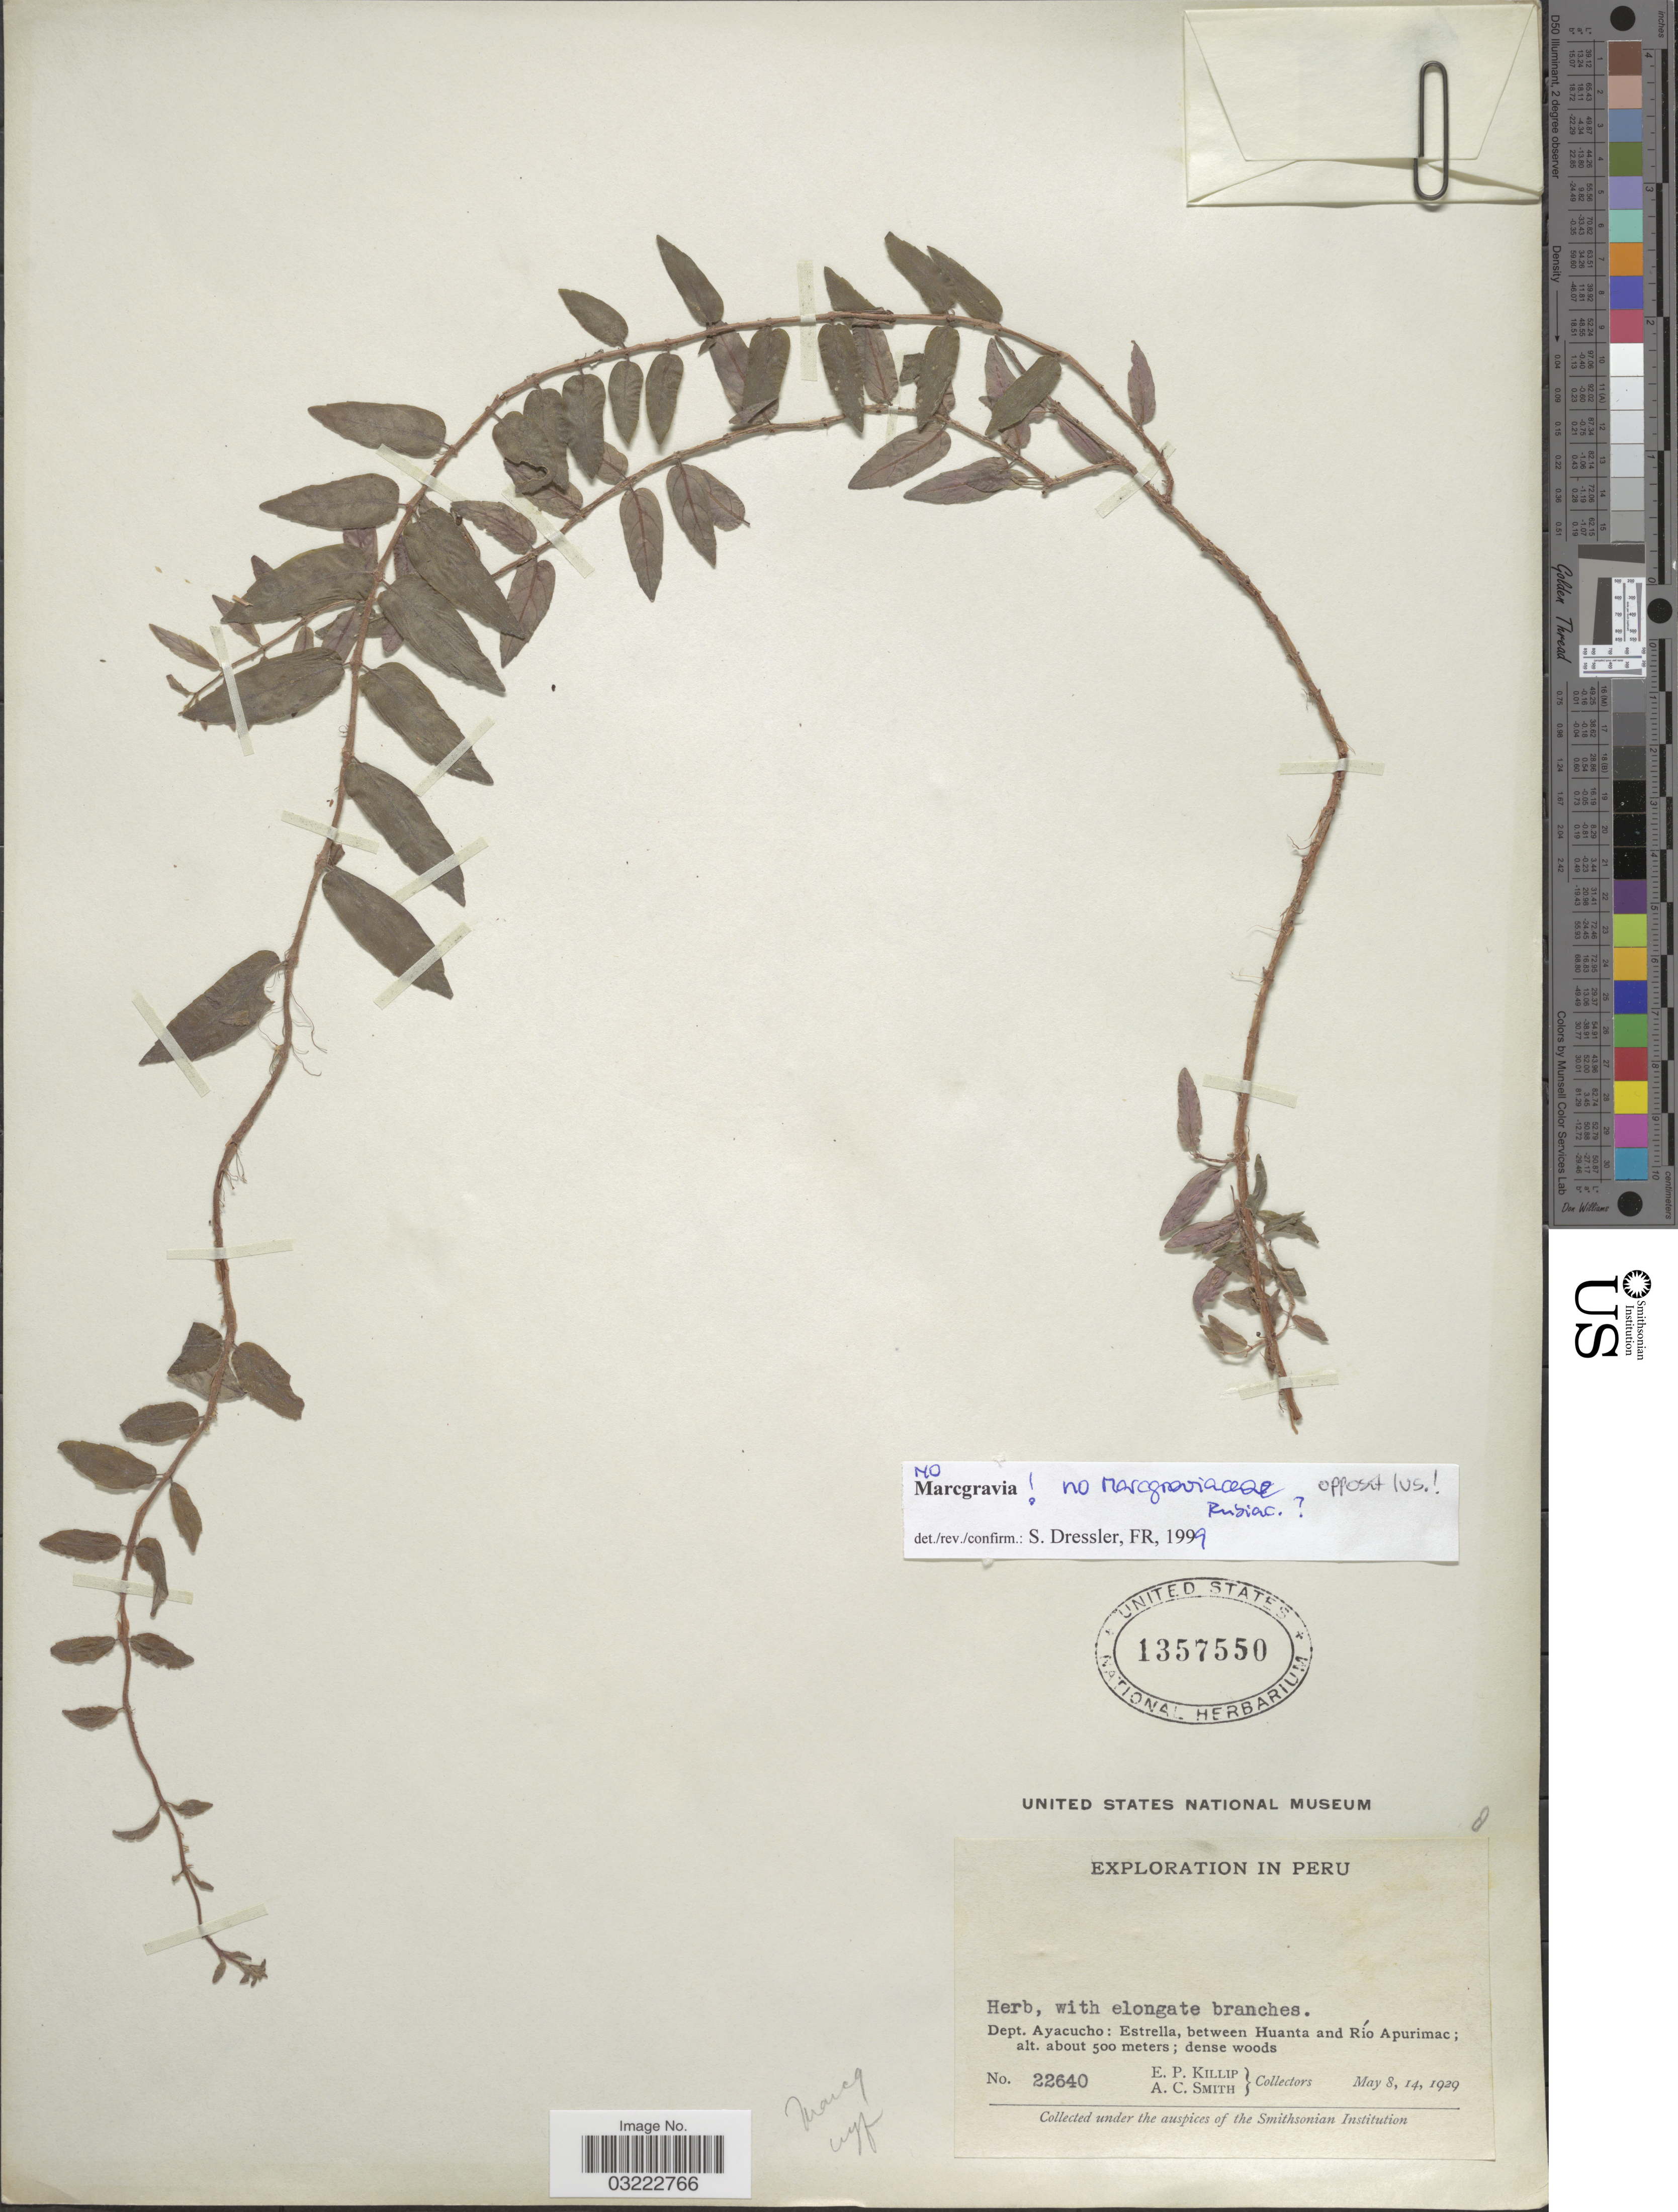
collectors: E. P. Killip & A. C. Smith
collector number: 22640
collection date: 1929-05-08/1929-05-14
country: Peru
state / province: Ayacucho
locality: Dept. Ayacucho: Estrella, between Huanta and Río Apurimac.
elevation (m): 500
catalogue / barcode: US 1357550